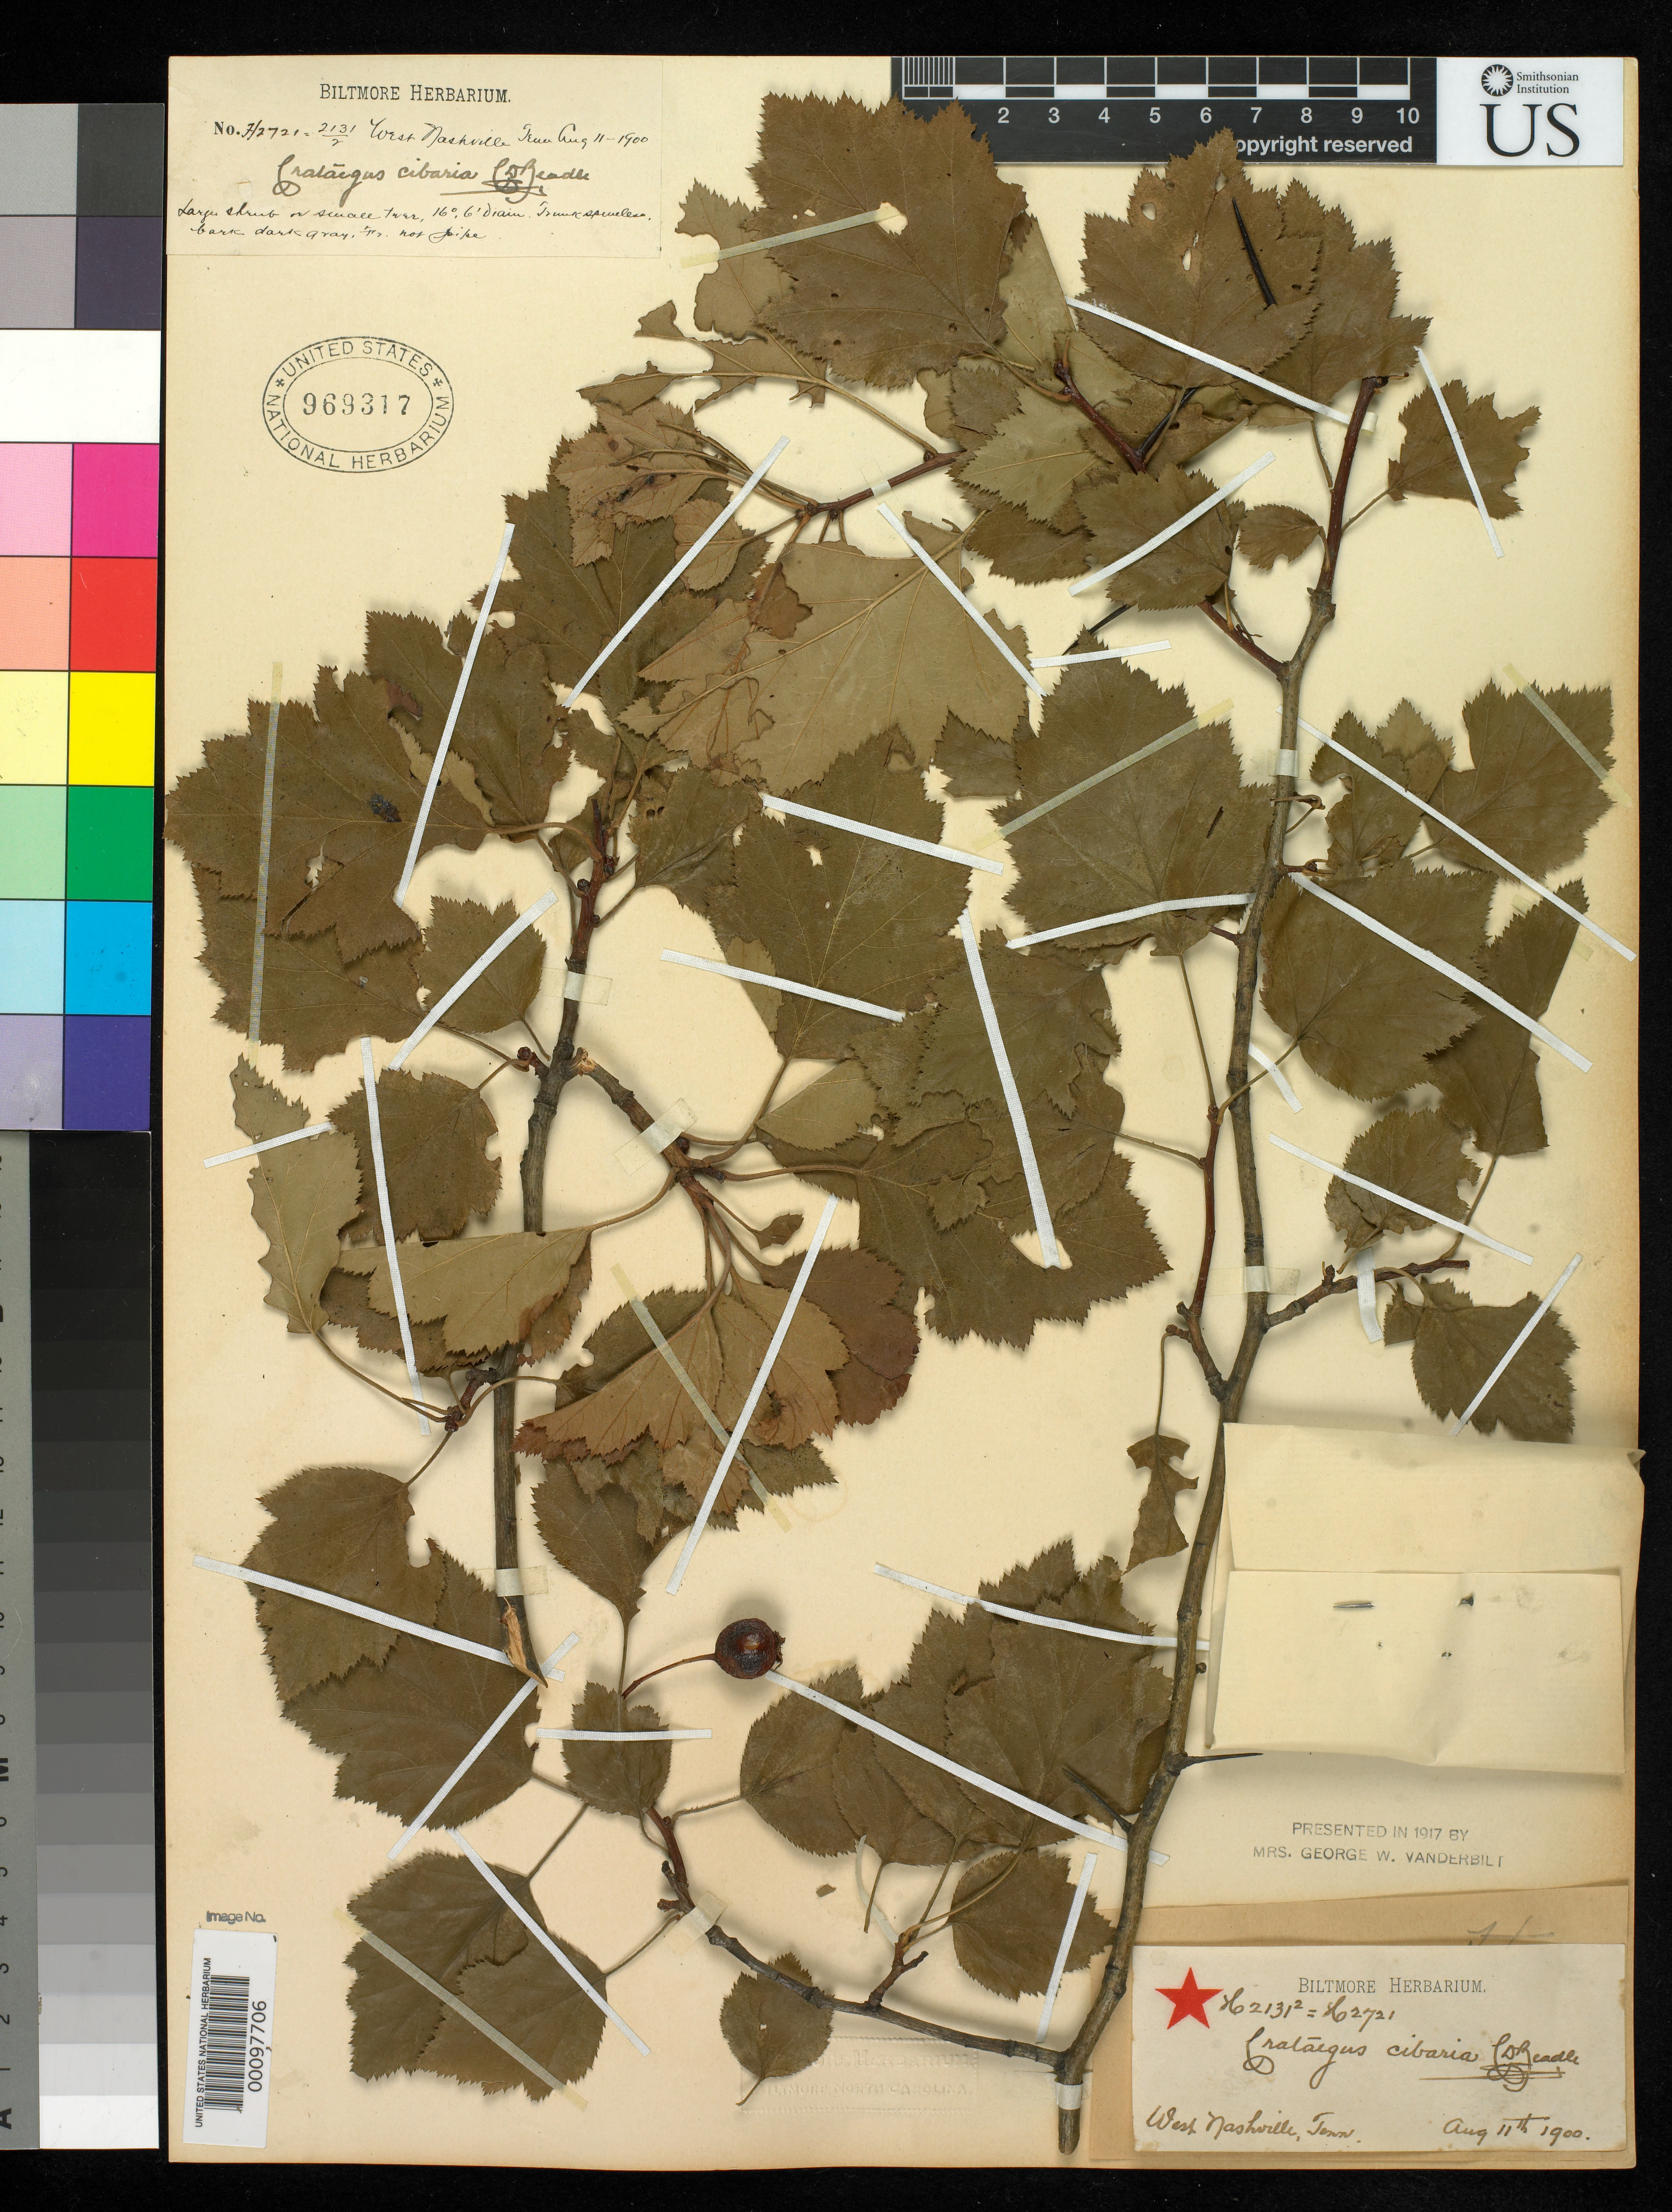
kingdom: Plantae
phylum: Tracheophyta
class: Magnoliopsida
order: Rosales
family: Rosaceae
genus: Crataegus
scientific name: Crataegus cibaria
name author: Beadle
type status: Syntype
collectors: ex herb. Biltmore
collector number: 2131(2)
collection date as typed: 11 Aug 1900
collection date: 1900-08-11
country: United States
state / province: Tennessee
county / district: Davidson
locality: Near Nashville.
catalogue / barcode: US 969317